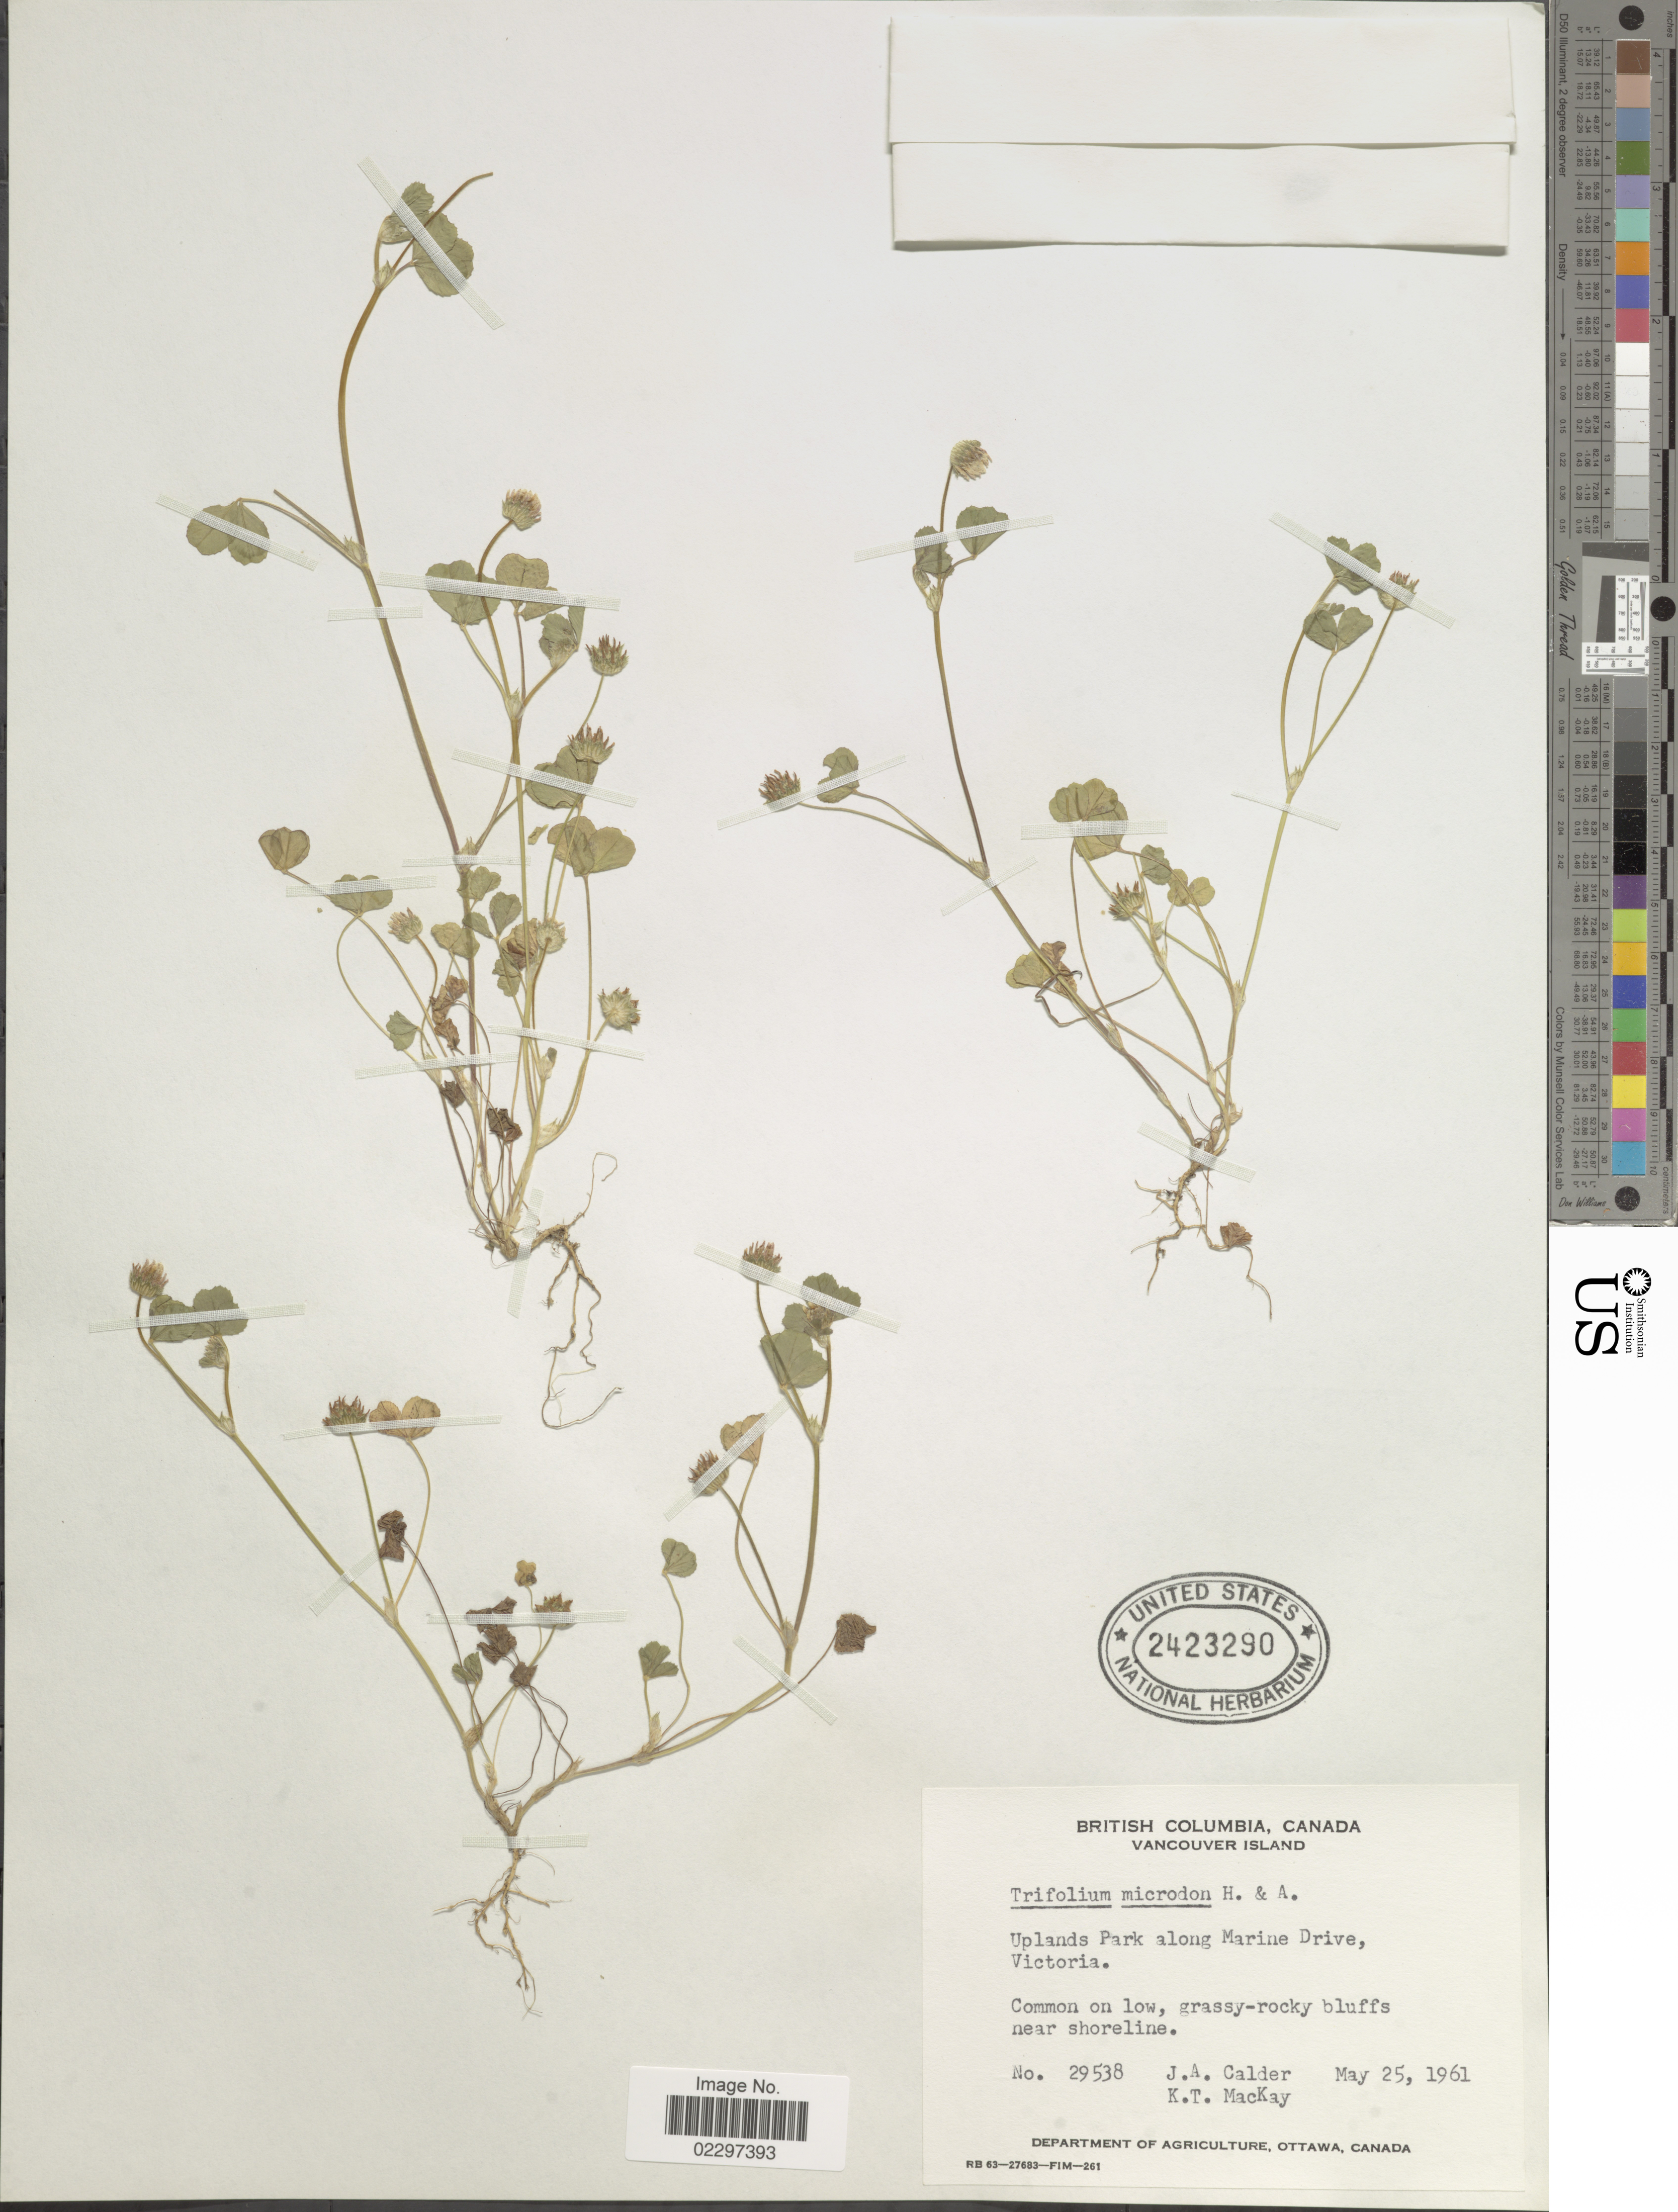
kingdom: Plantae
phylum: Tracheophyta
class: Magnoliopsida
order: Fabales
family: Fabaceae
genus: Trifolium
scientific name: Trifolium microdon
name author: Hook. & Arn.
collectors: J. A. Calder & K. T. Mackay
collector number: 29538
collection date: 1961-05-25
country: Canada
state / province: British Columbia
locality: Vancouver Island. Uplands Park along Marine Drive, Victoria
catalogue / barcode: US 2423290